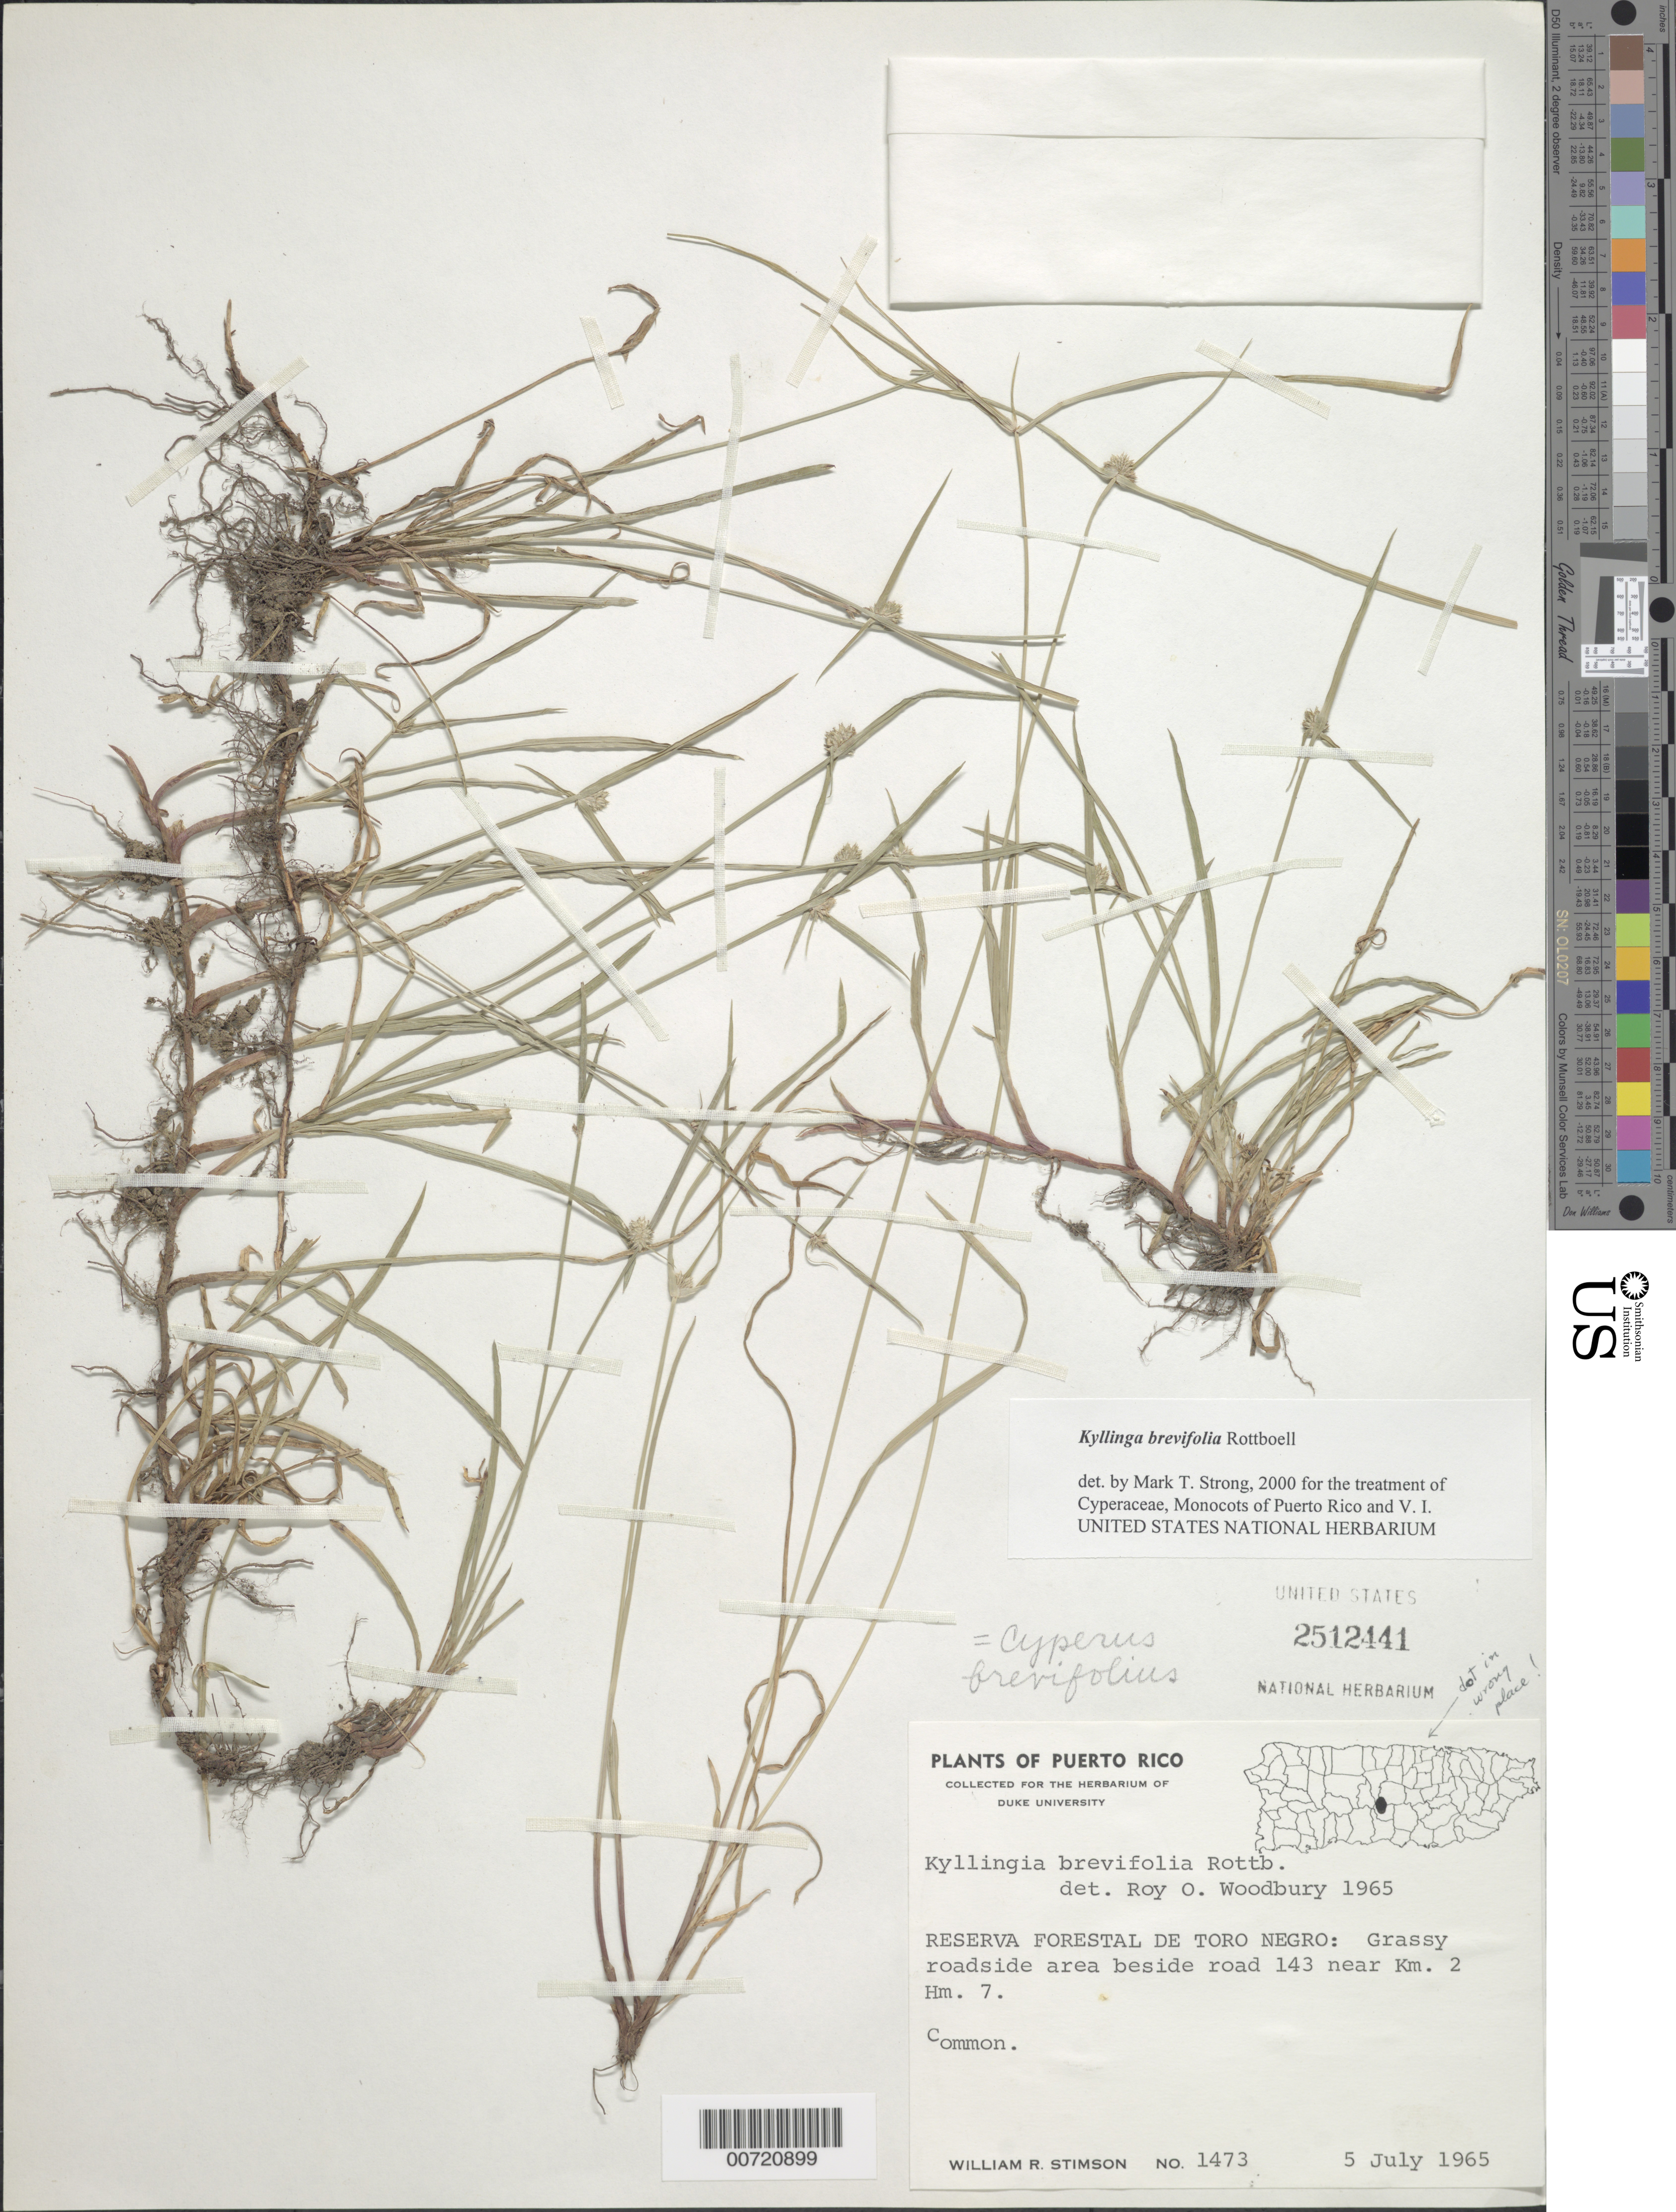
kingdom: Plantae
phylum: Tracheophyta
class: Liliopsida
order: Poales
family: Cyperaceae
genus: Cyperus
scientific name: Cyperus brevifolius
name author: (Rottb.) Hassk.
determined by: Strong, M. T., (US), Smithsonian Institution - National Museum of Natural History (UNITED STATES)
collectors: W. R. Stimson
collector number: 1473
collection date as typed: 05 Jul 1965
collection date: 1965-07-05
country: Puerto Rico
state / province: Orocovis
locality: Reserva Forestal de Toro Negro, area beside Rd. 143 near km 2, Hm. 7.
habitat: Grassy roadside.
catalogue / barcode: US 2512441